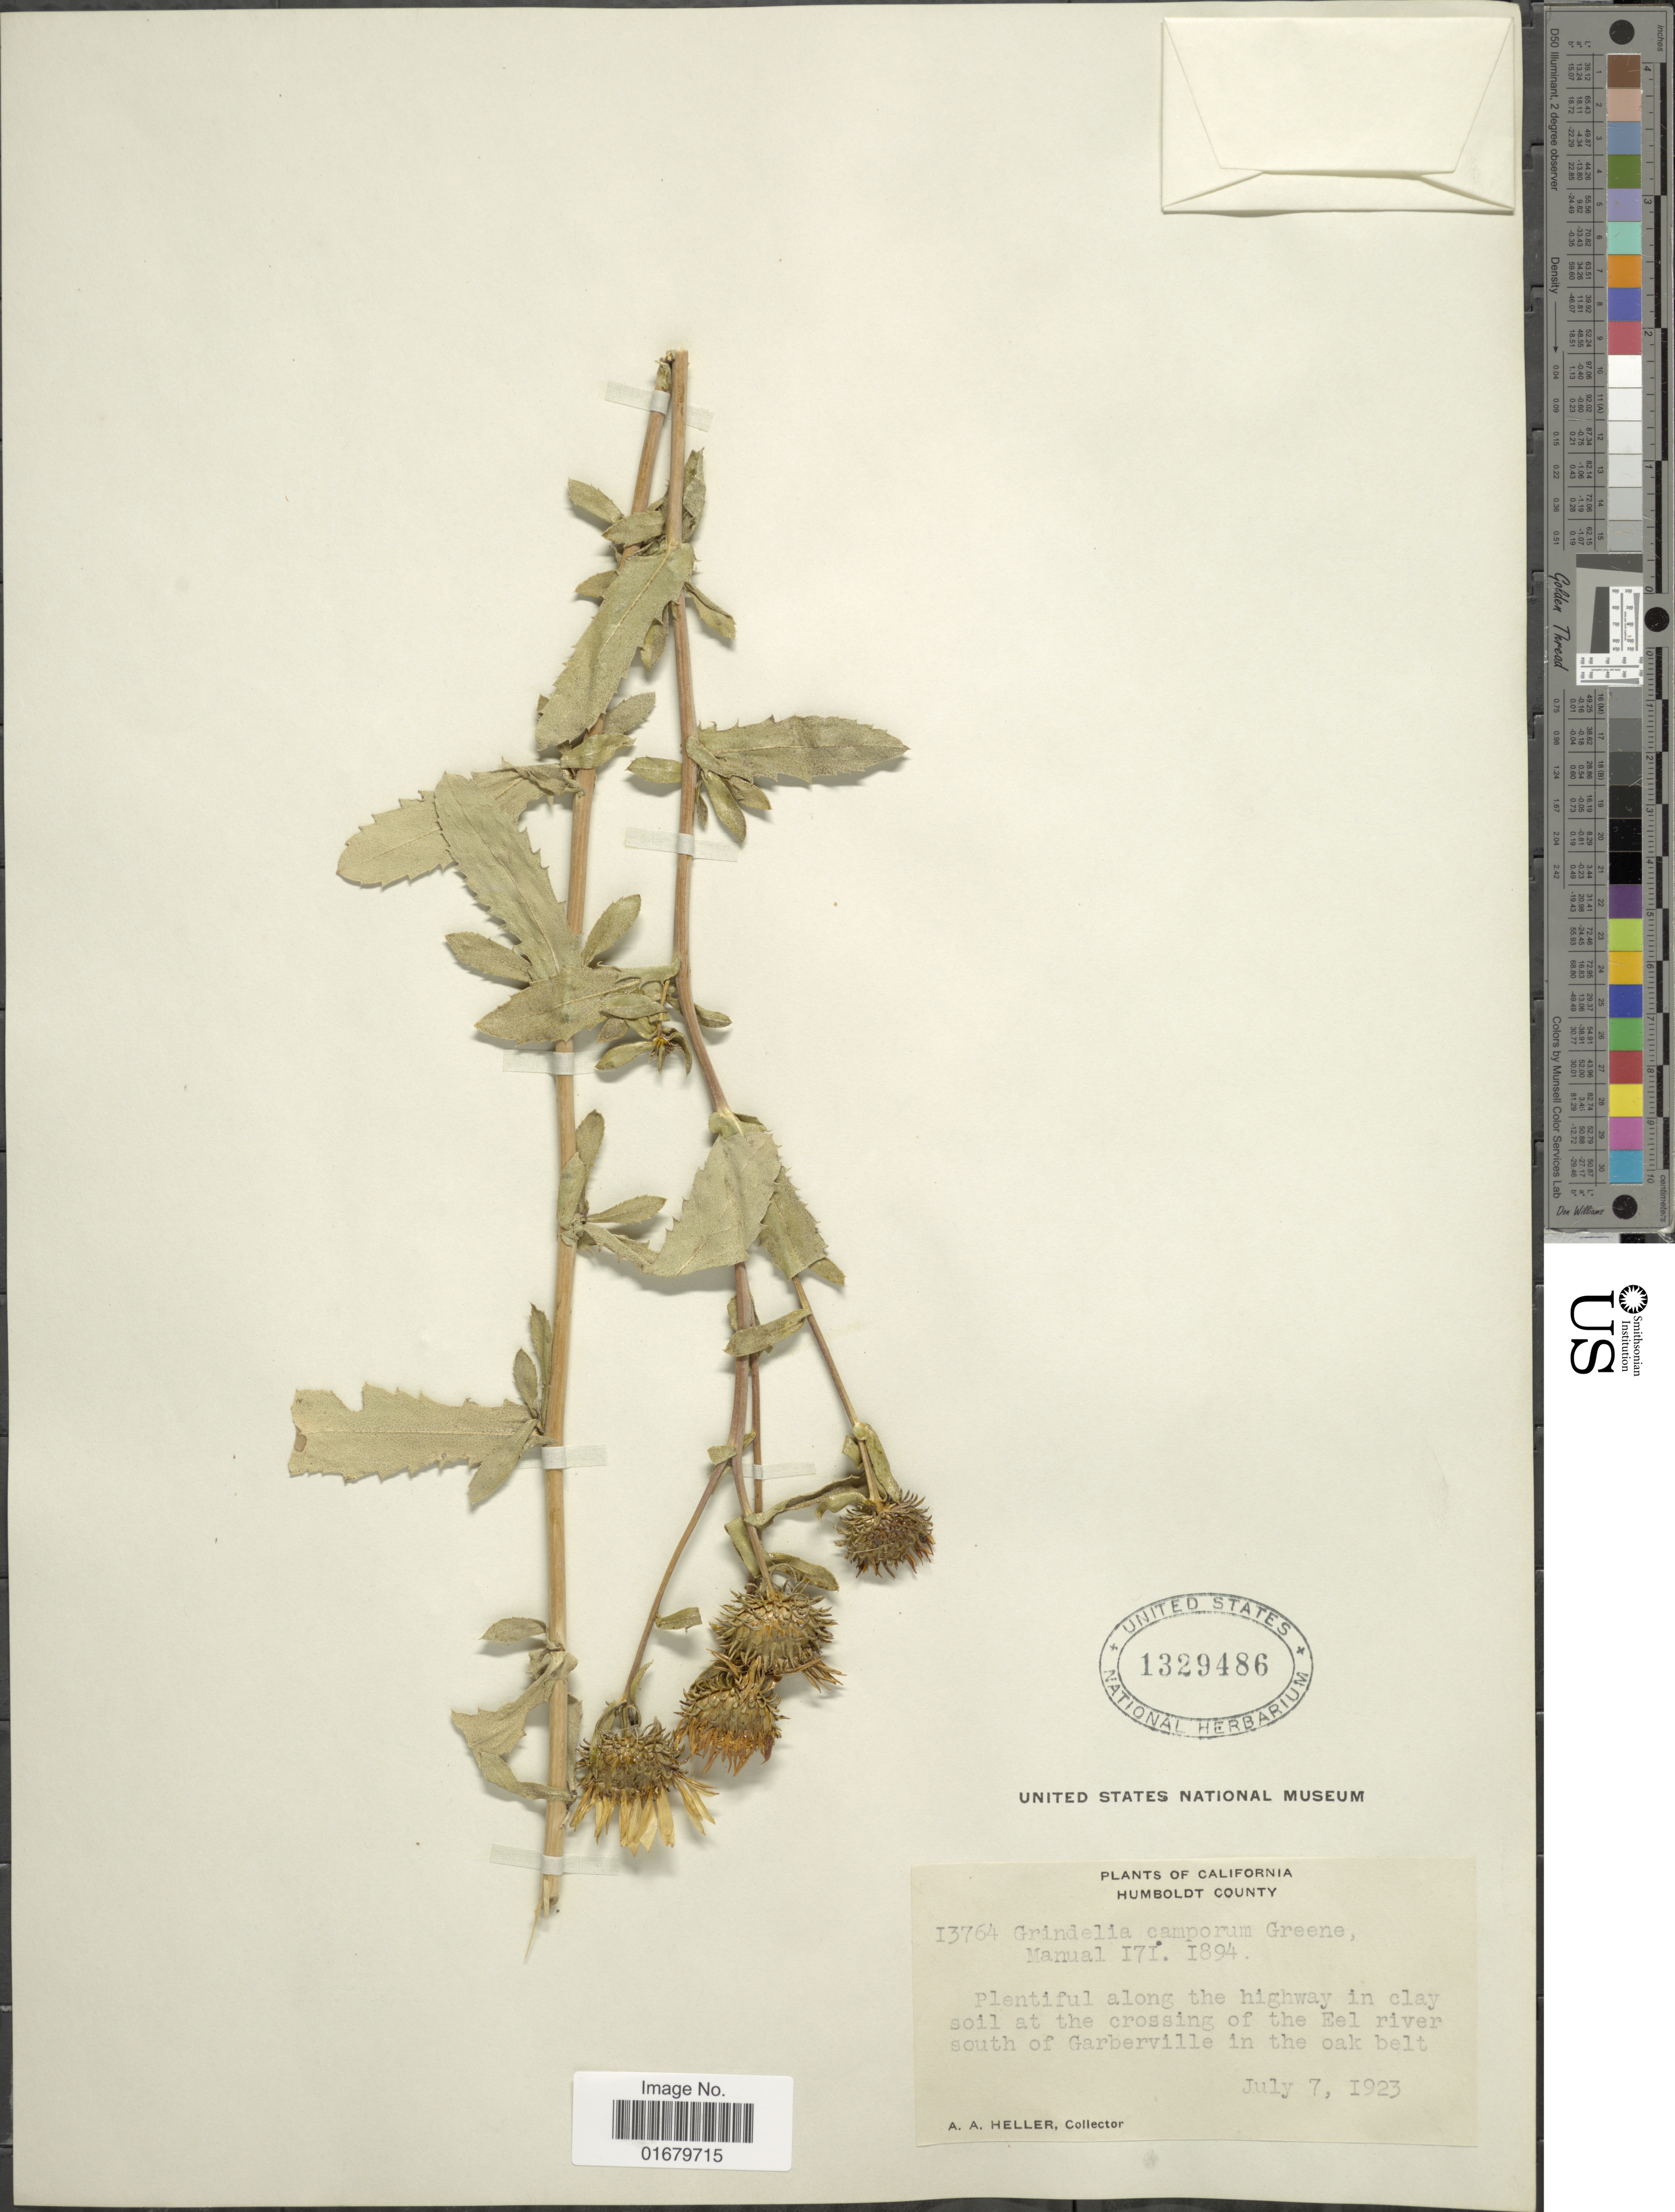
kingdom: Plantae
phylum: Tracheophyta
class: Magnoliopsida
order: Asterales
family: Asteraceae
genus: Grindelia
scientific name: Grindelia camporum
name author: Greene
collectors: A. A. Heller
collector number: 13764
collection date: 1923-07-07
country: United States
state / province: California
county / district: Humboldt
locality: Humboldt County, along the highway in clay soil at the crossing of the Eel river south of Garberville in the oak belt.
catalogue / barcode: US 1329486